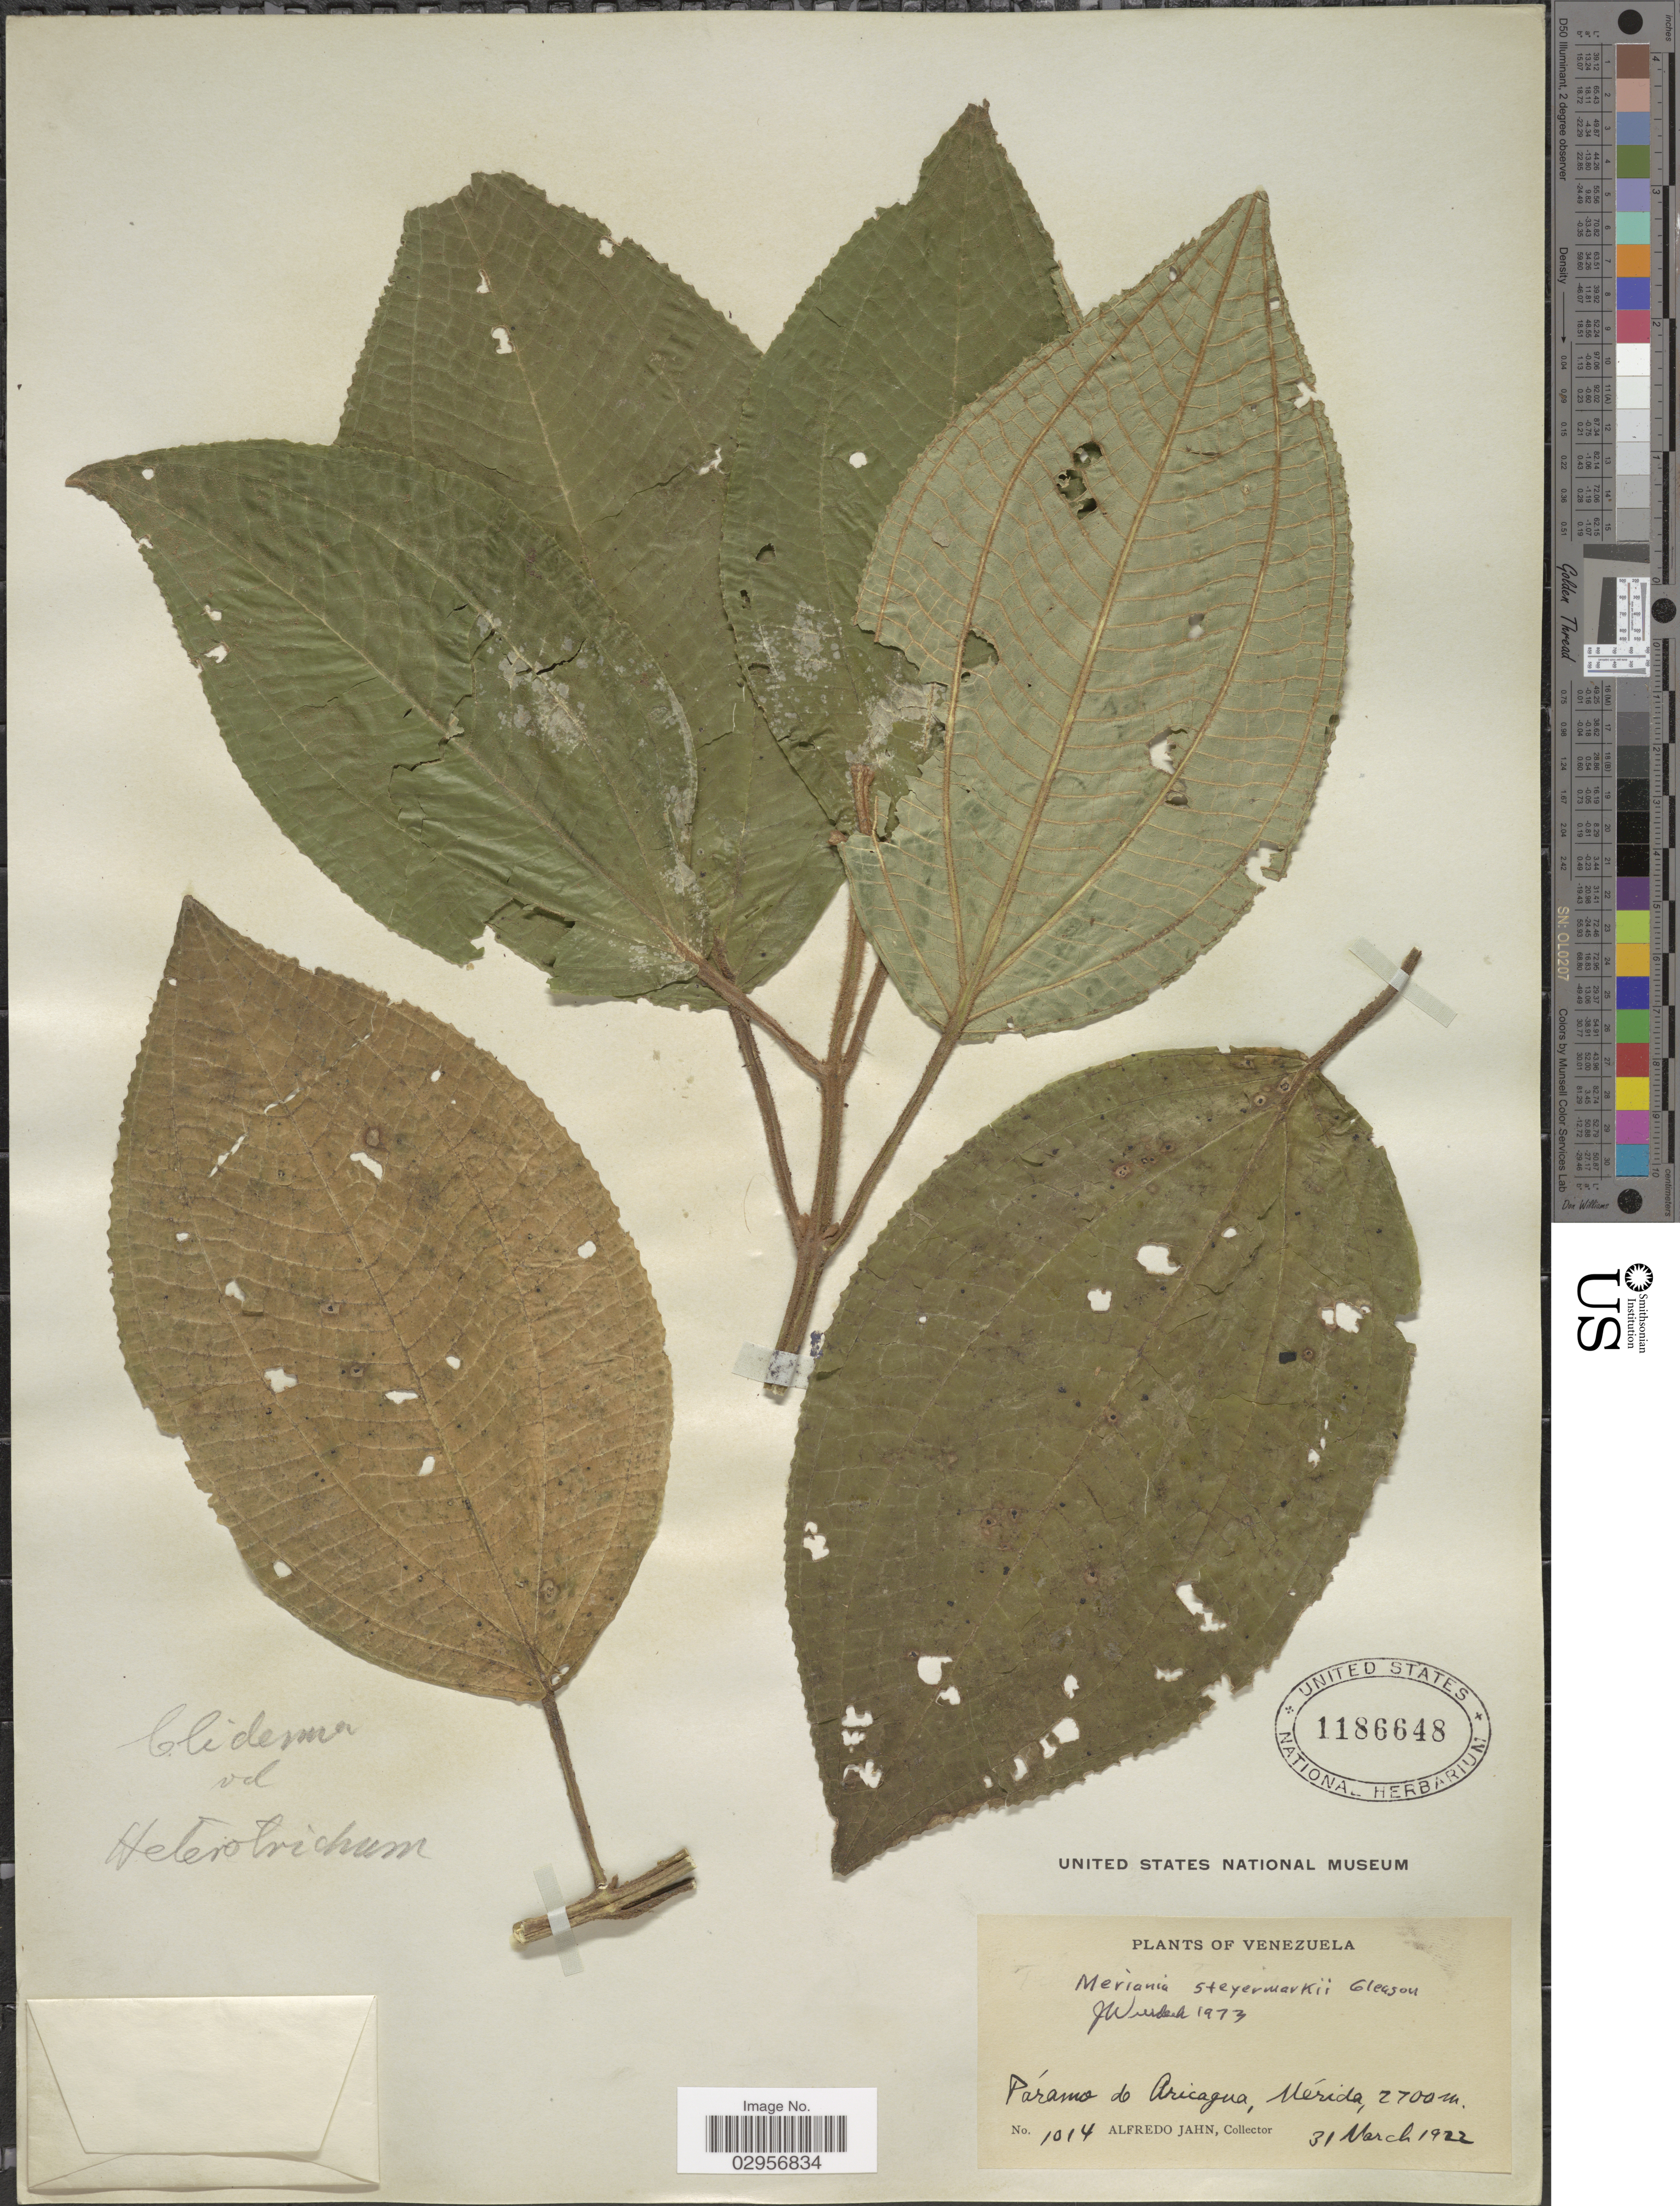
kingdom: Plantae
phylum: Tracheophyta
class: Magnoliopsida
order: Myrtales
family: Melastomataceae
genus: Meriania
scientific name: Meriania steyermarkii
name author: Gleason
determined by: Michelangeli, F. A.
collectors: A. Jahn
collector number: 1014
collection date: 1922-03-31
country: Venezuela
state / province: Mérida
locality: Páramo de Aricagua.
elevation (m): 2700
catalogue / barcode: US 1186648